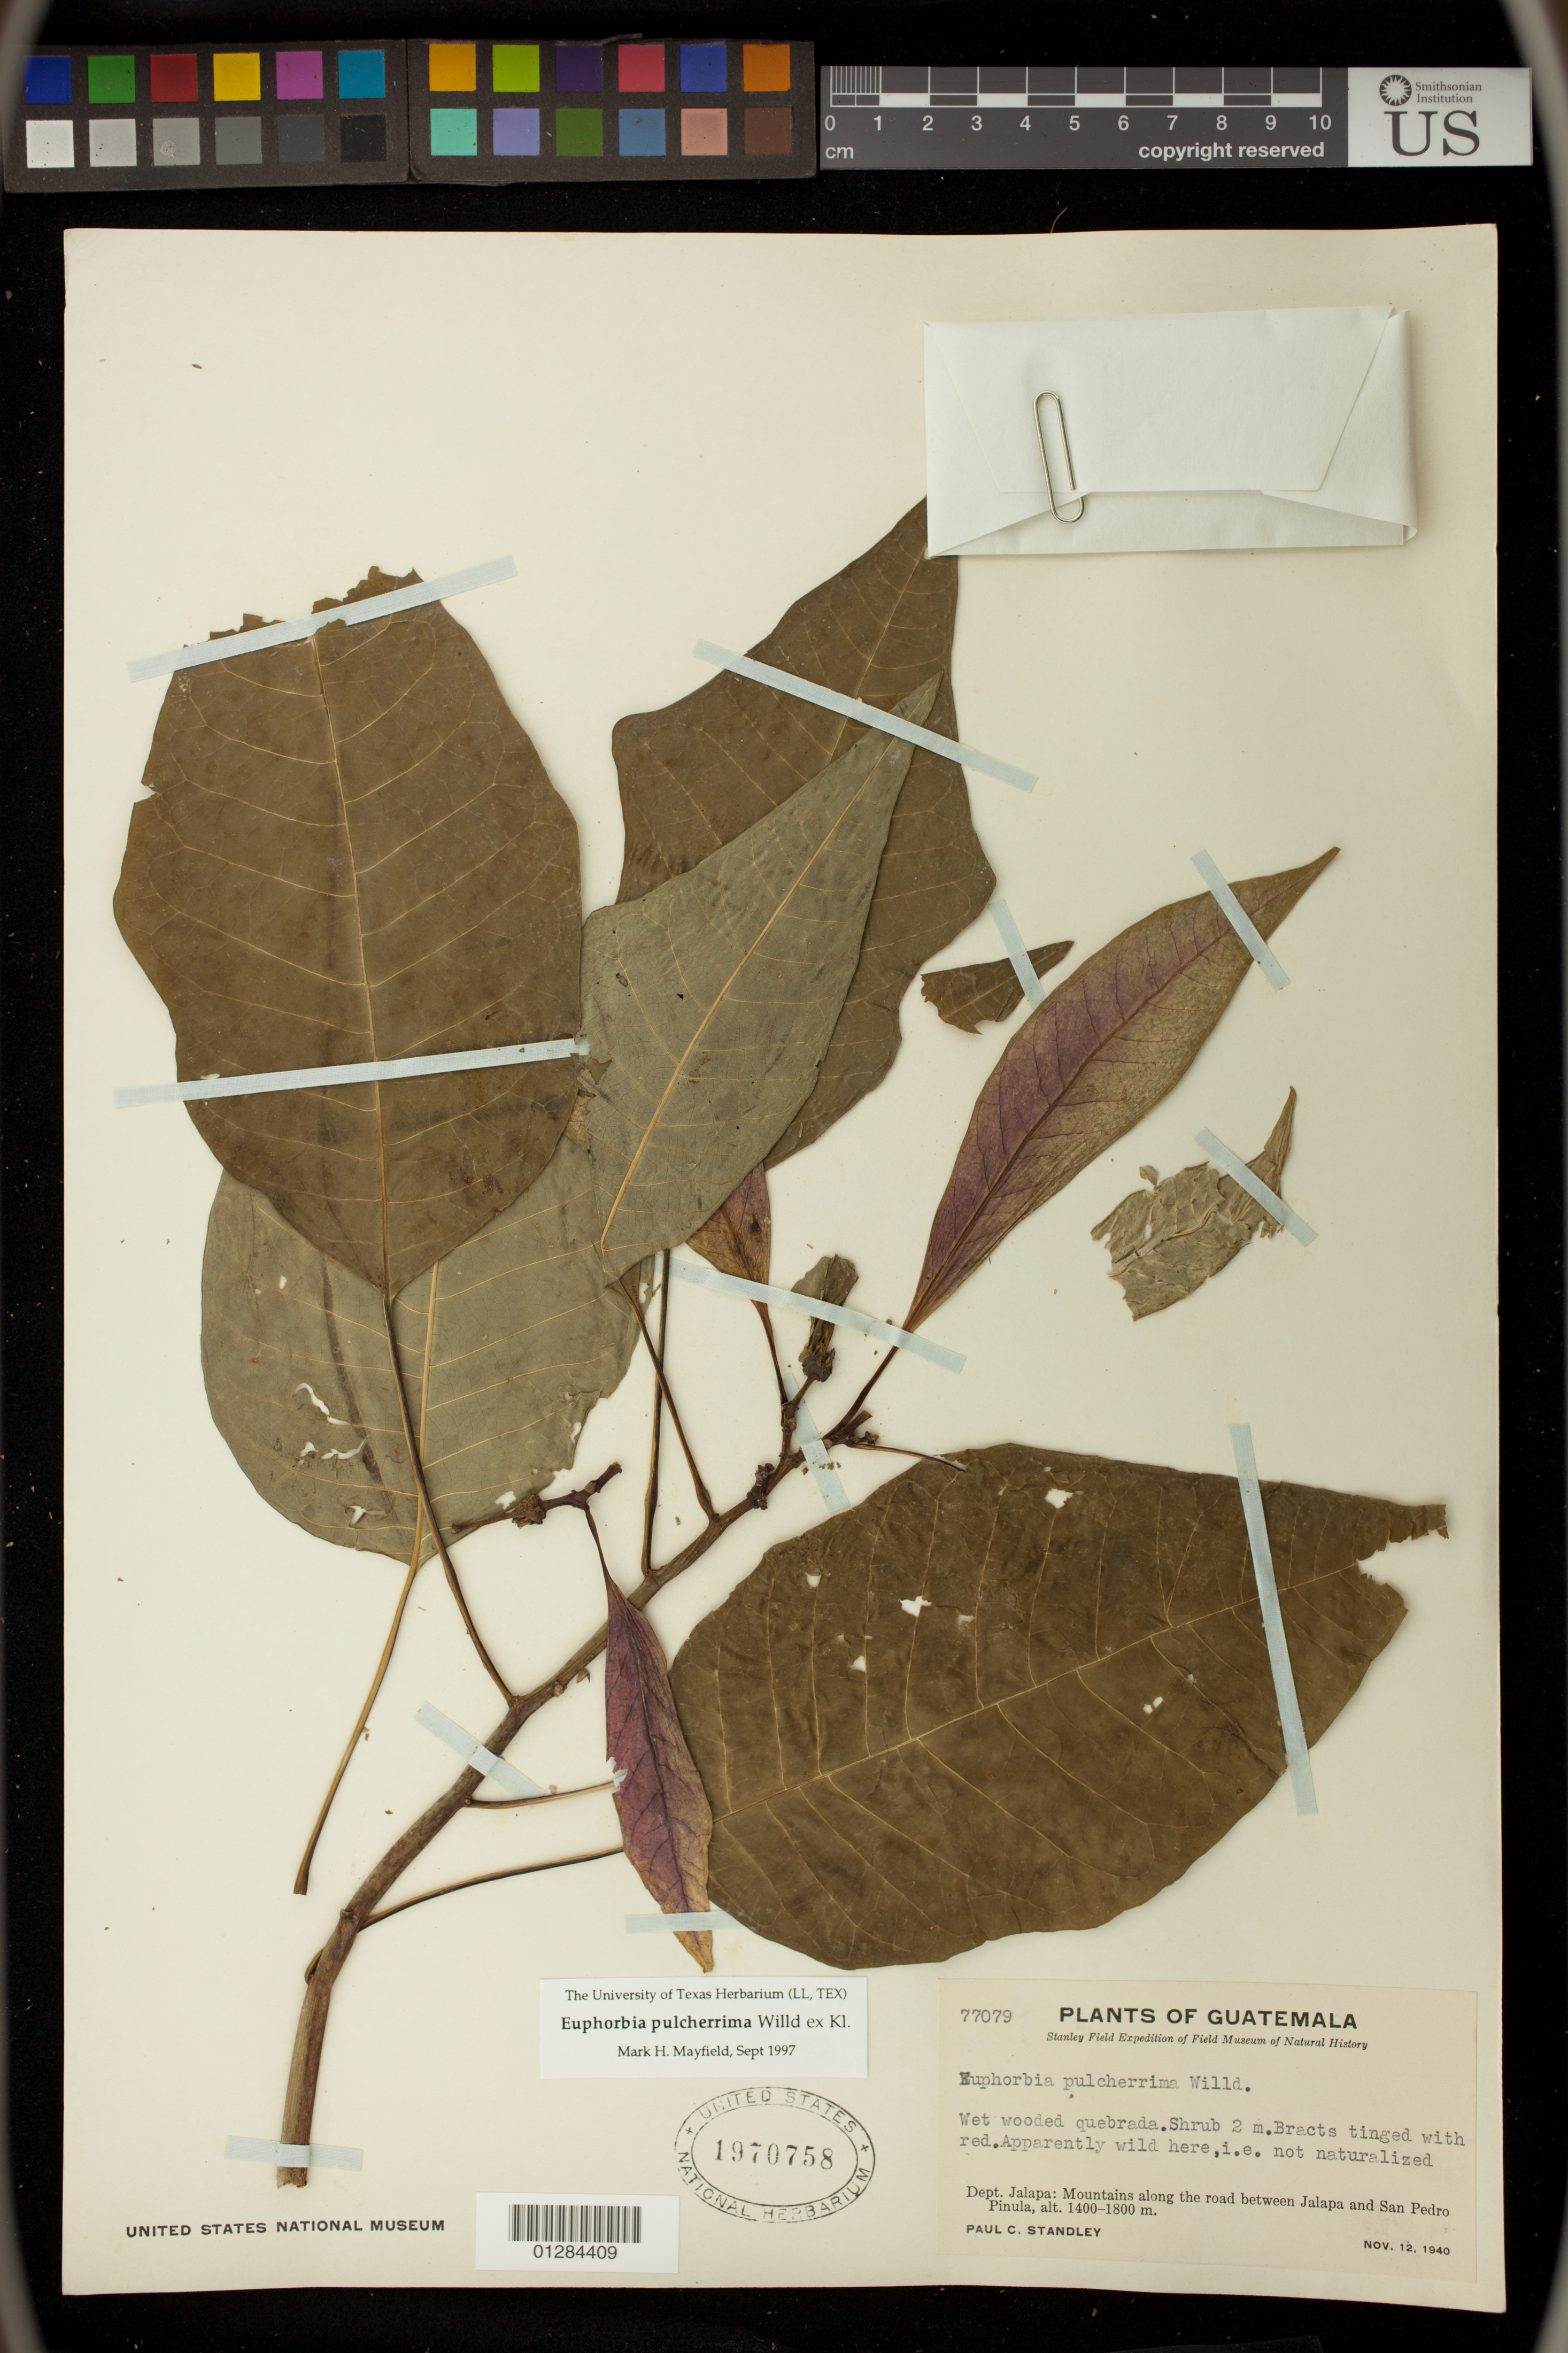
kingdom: Plantae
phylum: Tracheophyta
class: Magnoliopsida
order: Malpighiales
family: Euphorbiaceae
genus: Euphorbia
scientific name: Euphorbia pulcherrima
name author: Willd. ex Klotzsch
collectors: Standley, Paul Carpenter, Steyermark, Julian Alfred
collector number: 77079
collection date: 1940-11-12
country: Guatemala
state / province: Jalapa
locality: Mountains along the road between Jalapa and San Pedro Pinula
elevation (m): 1400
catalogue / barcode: US 1970758